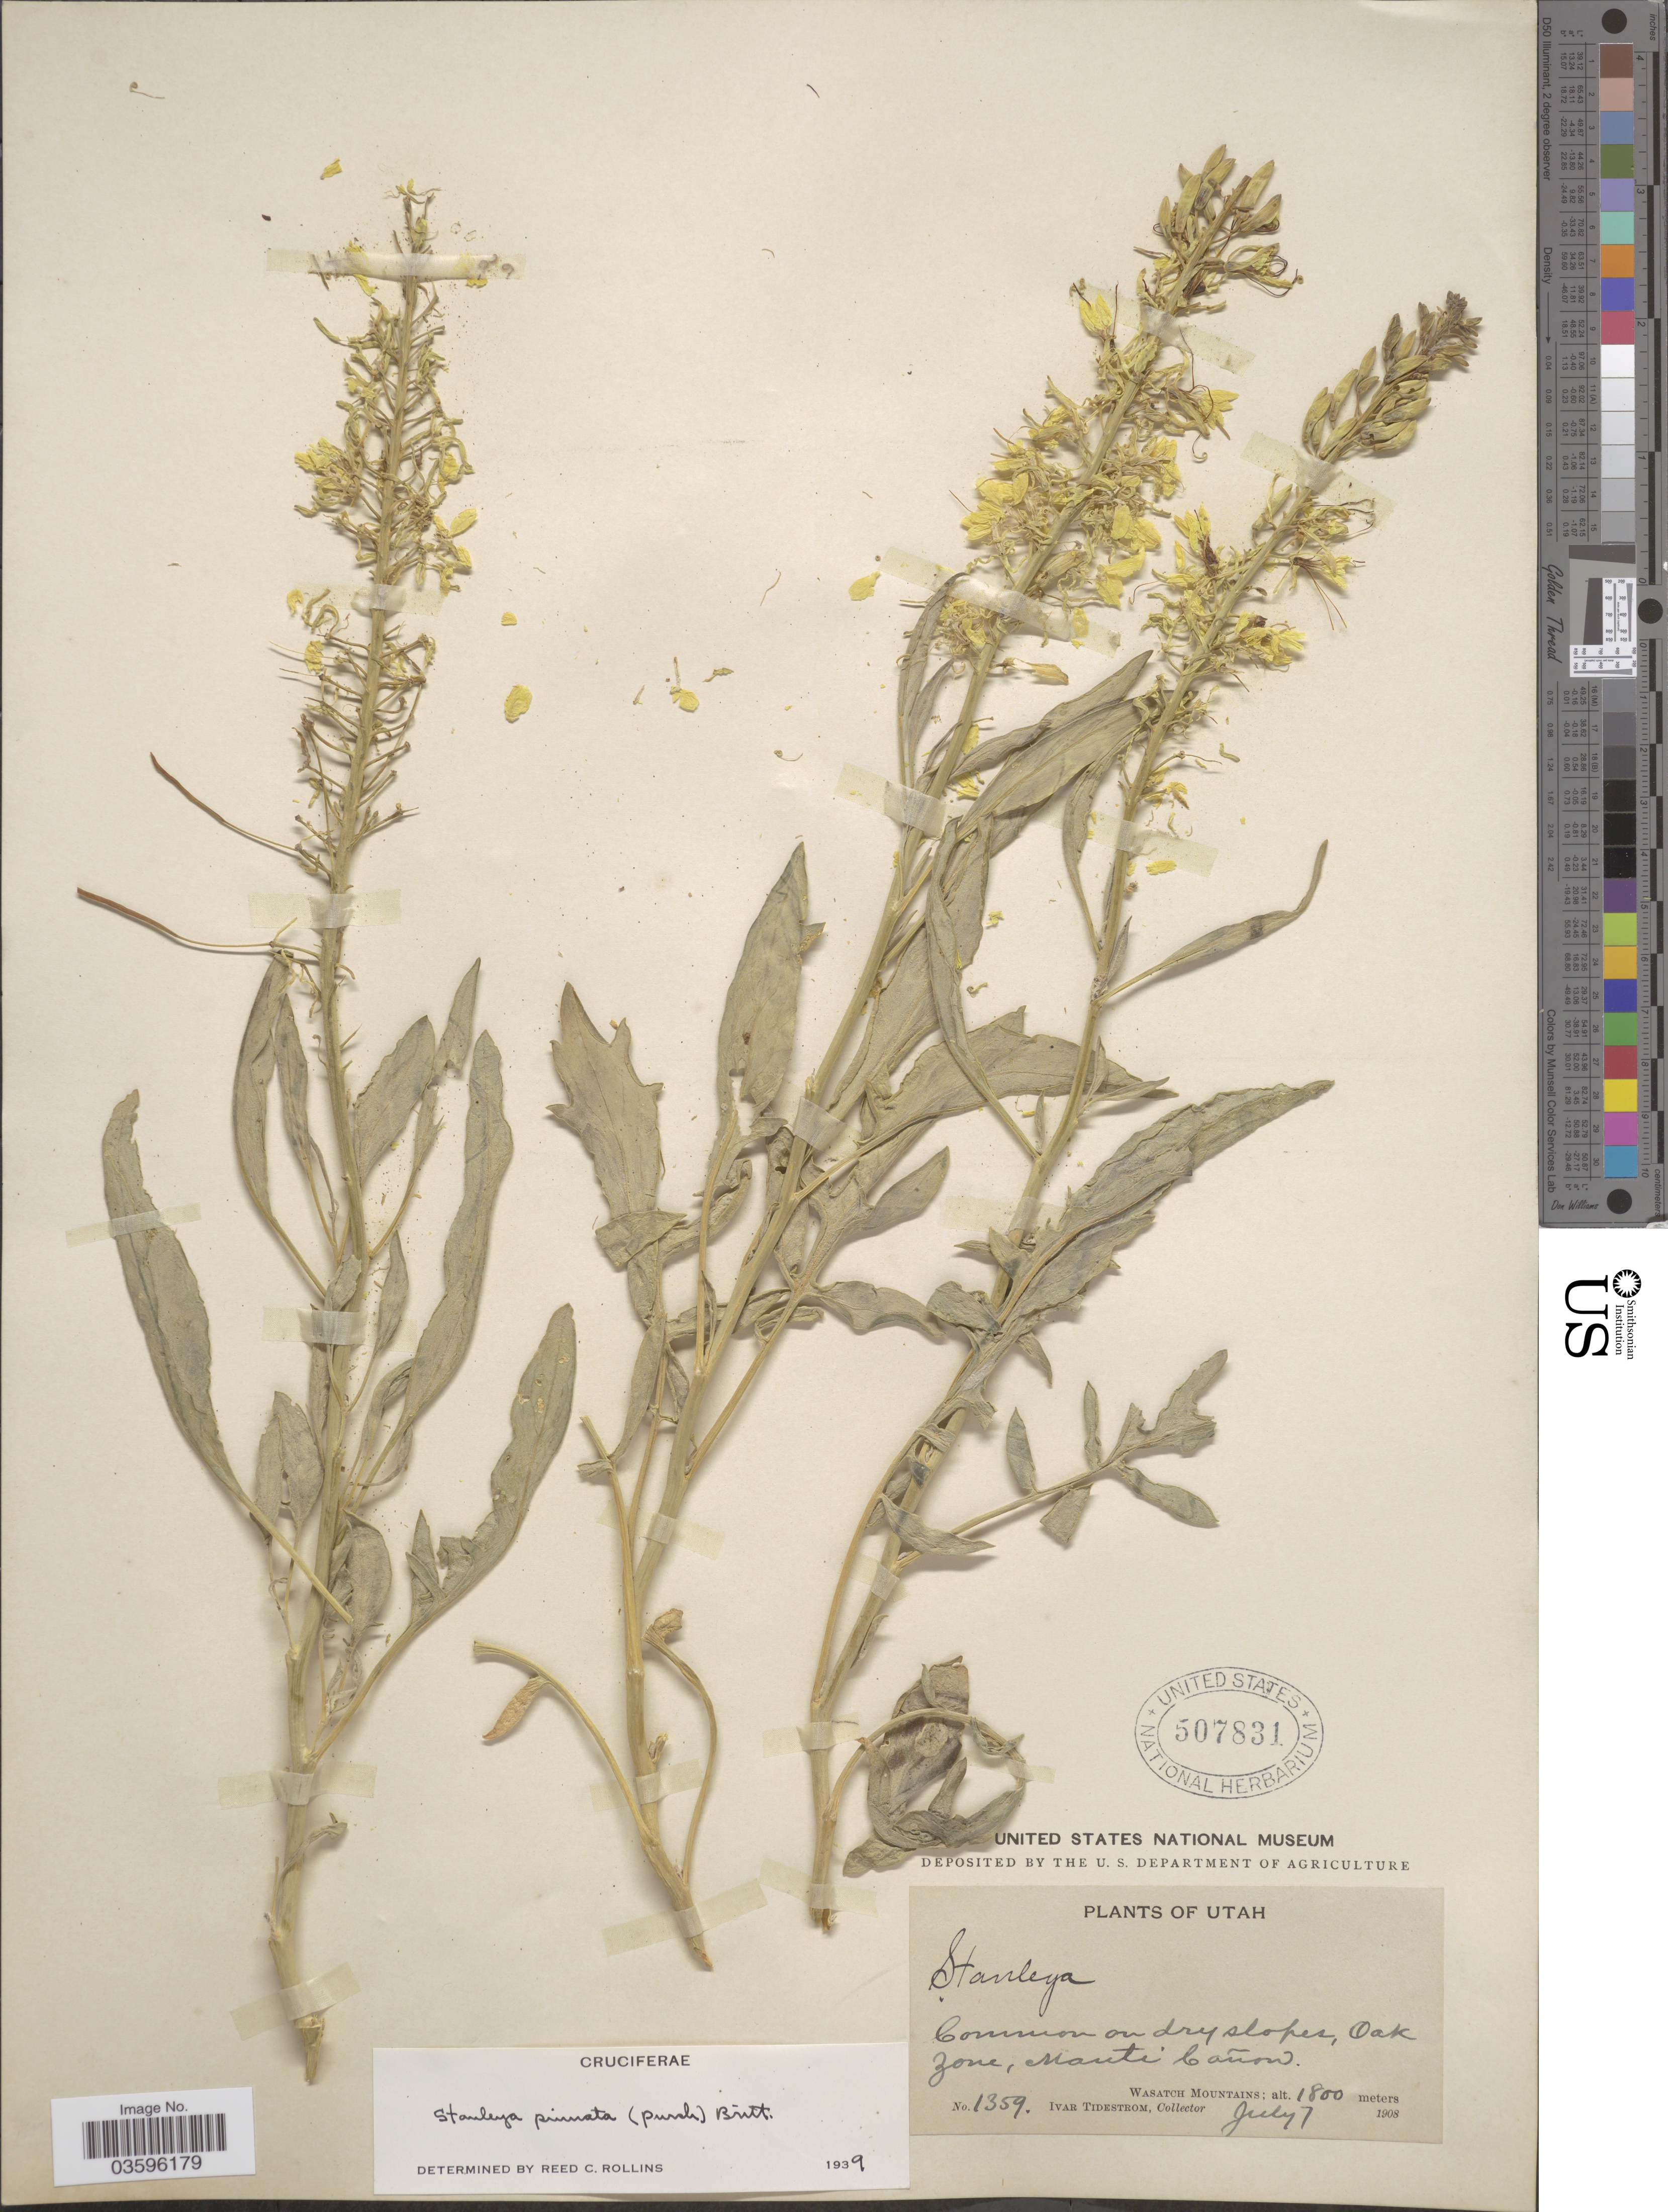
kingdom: Plantae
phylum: Tracheophyta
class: Magnoliopsida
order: Brassicales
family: Brassicaceae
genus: Stanleya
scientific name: Stanleya pinnata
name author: (Pursh) Britton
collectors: I. F. Tidestrom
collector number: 1359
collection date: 1908-07-07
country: United States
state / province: Utah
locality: Common on dry slopes, Oak Zone, Manti Cañon. Wasatch Mountains.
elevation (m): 1800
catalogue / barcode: US 507831